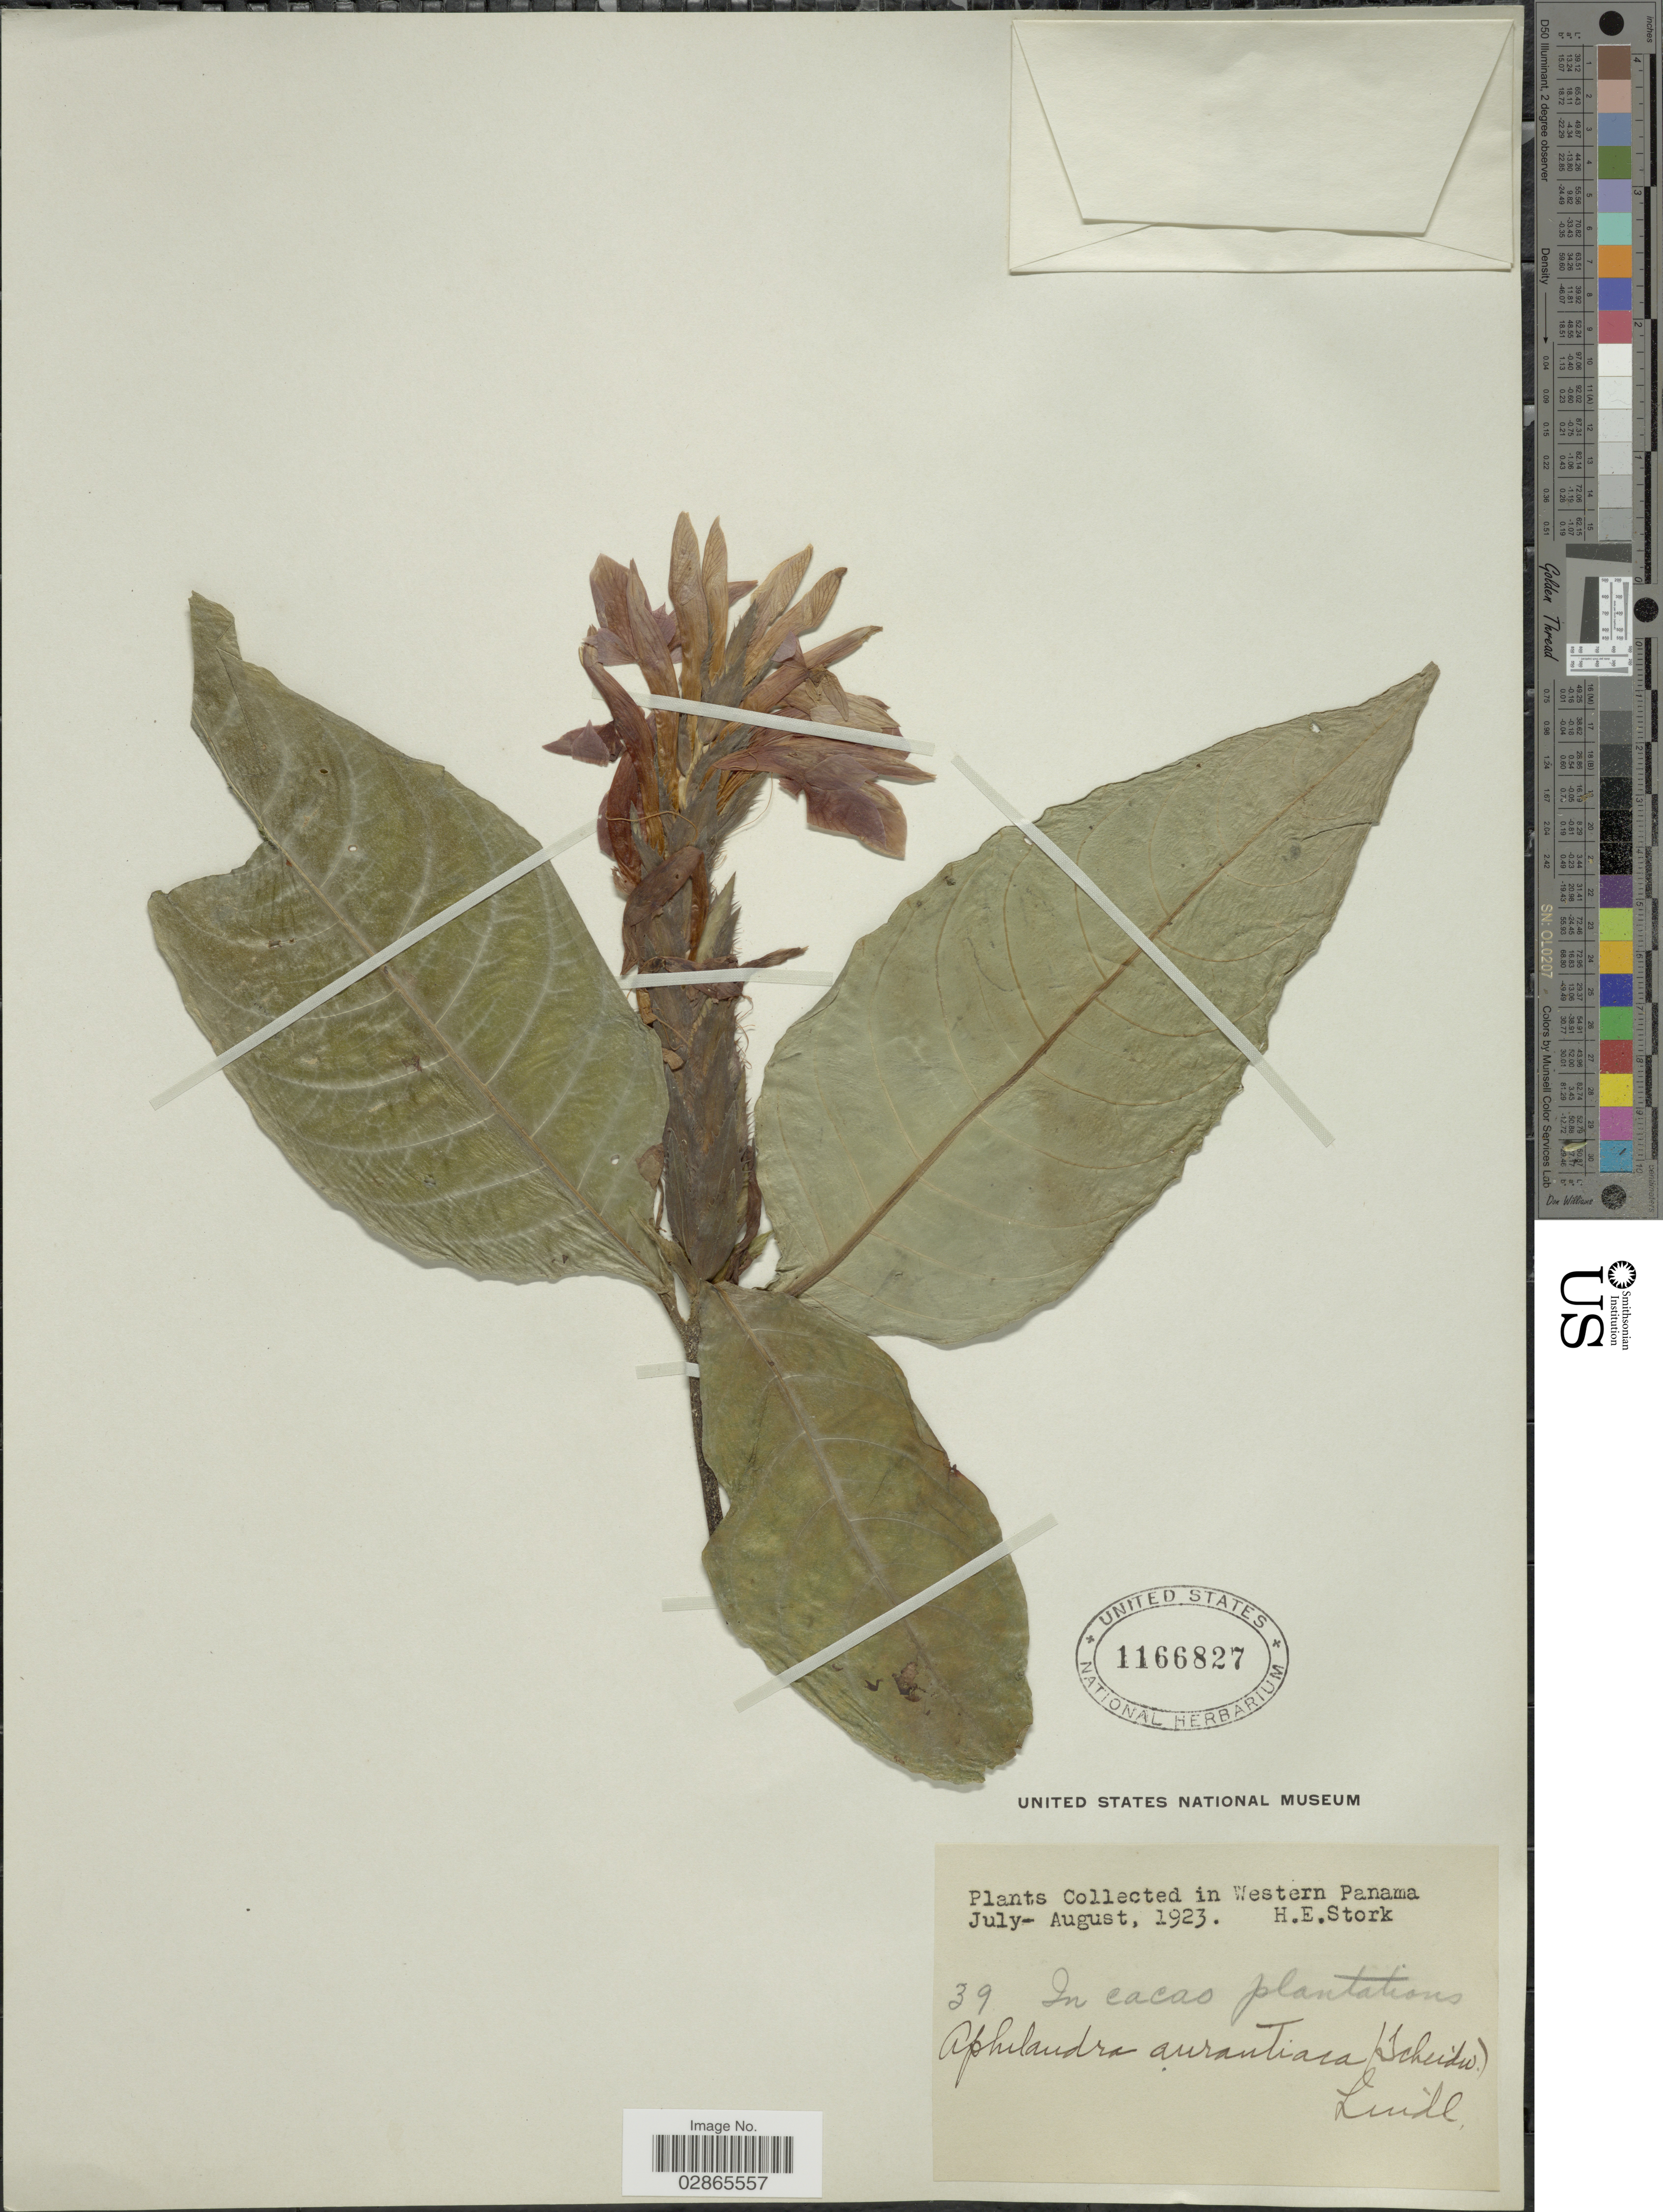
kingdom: Plantae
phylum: Tracheophyta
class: Magnoliopsida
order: Lamiales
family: Acanthaceae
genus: Aphelandra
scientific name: Aphelandra aurantiaca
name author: (Scheidw.) Lindl.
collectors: H. E. Stork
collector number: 39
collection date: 1923-07/1923-08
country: Panama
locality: Western Panama.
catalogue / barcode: US 1166827